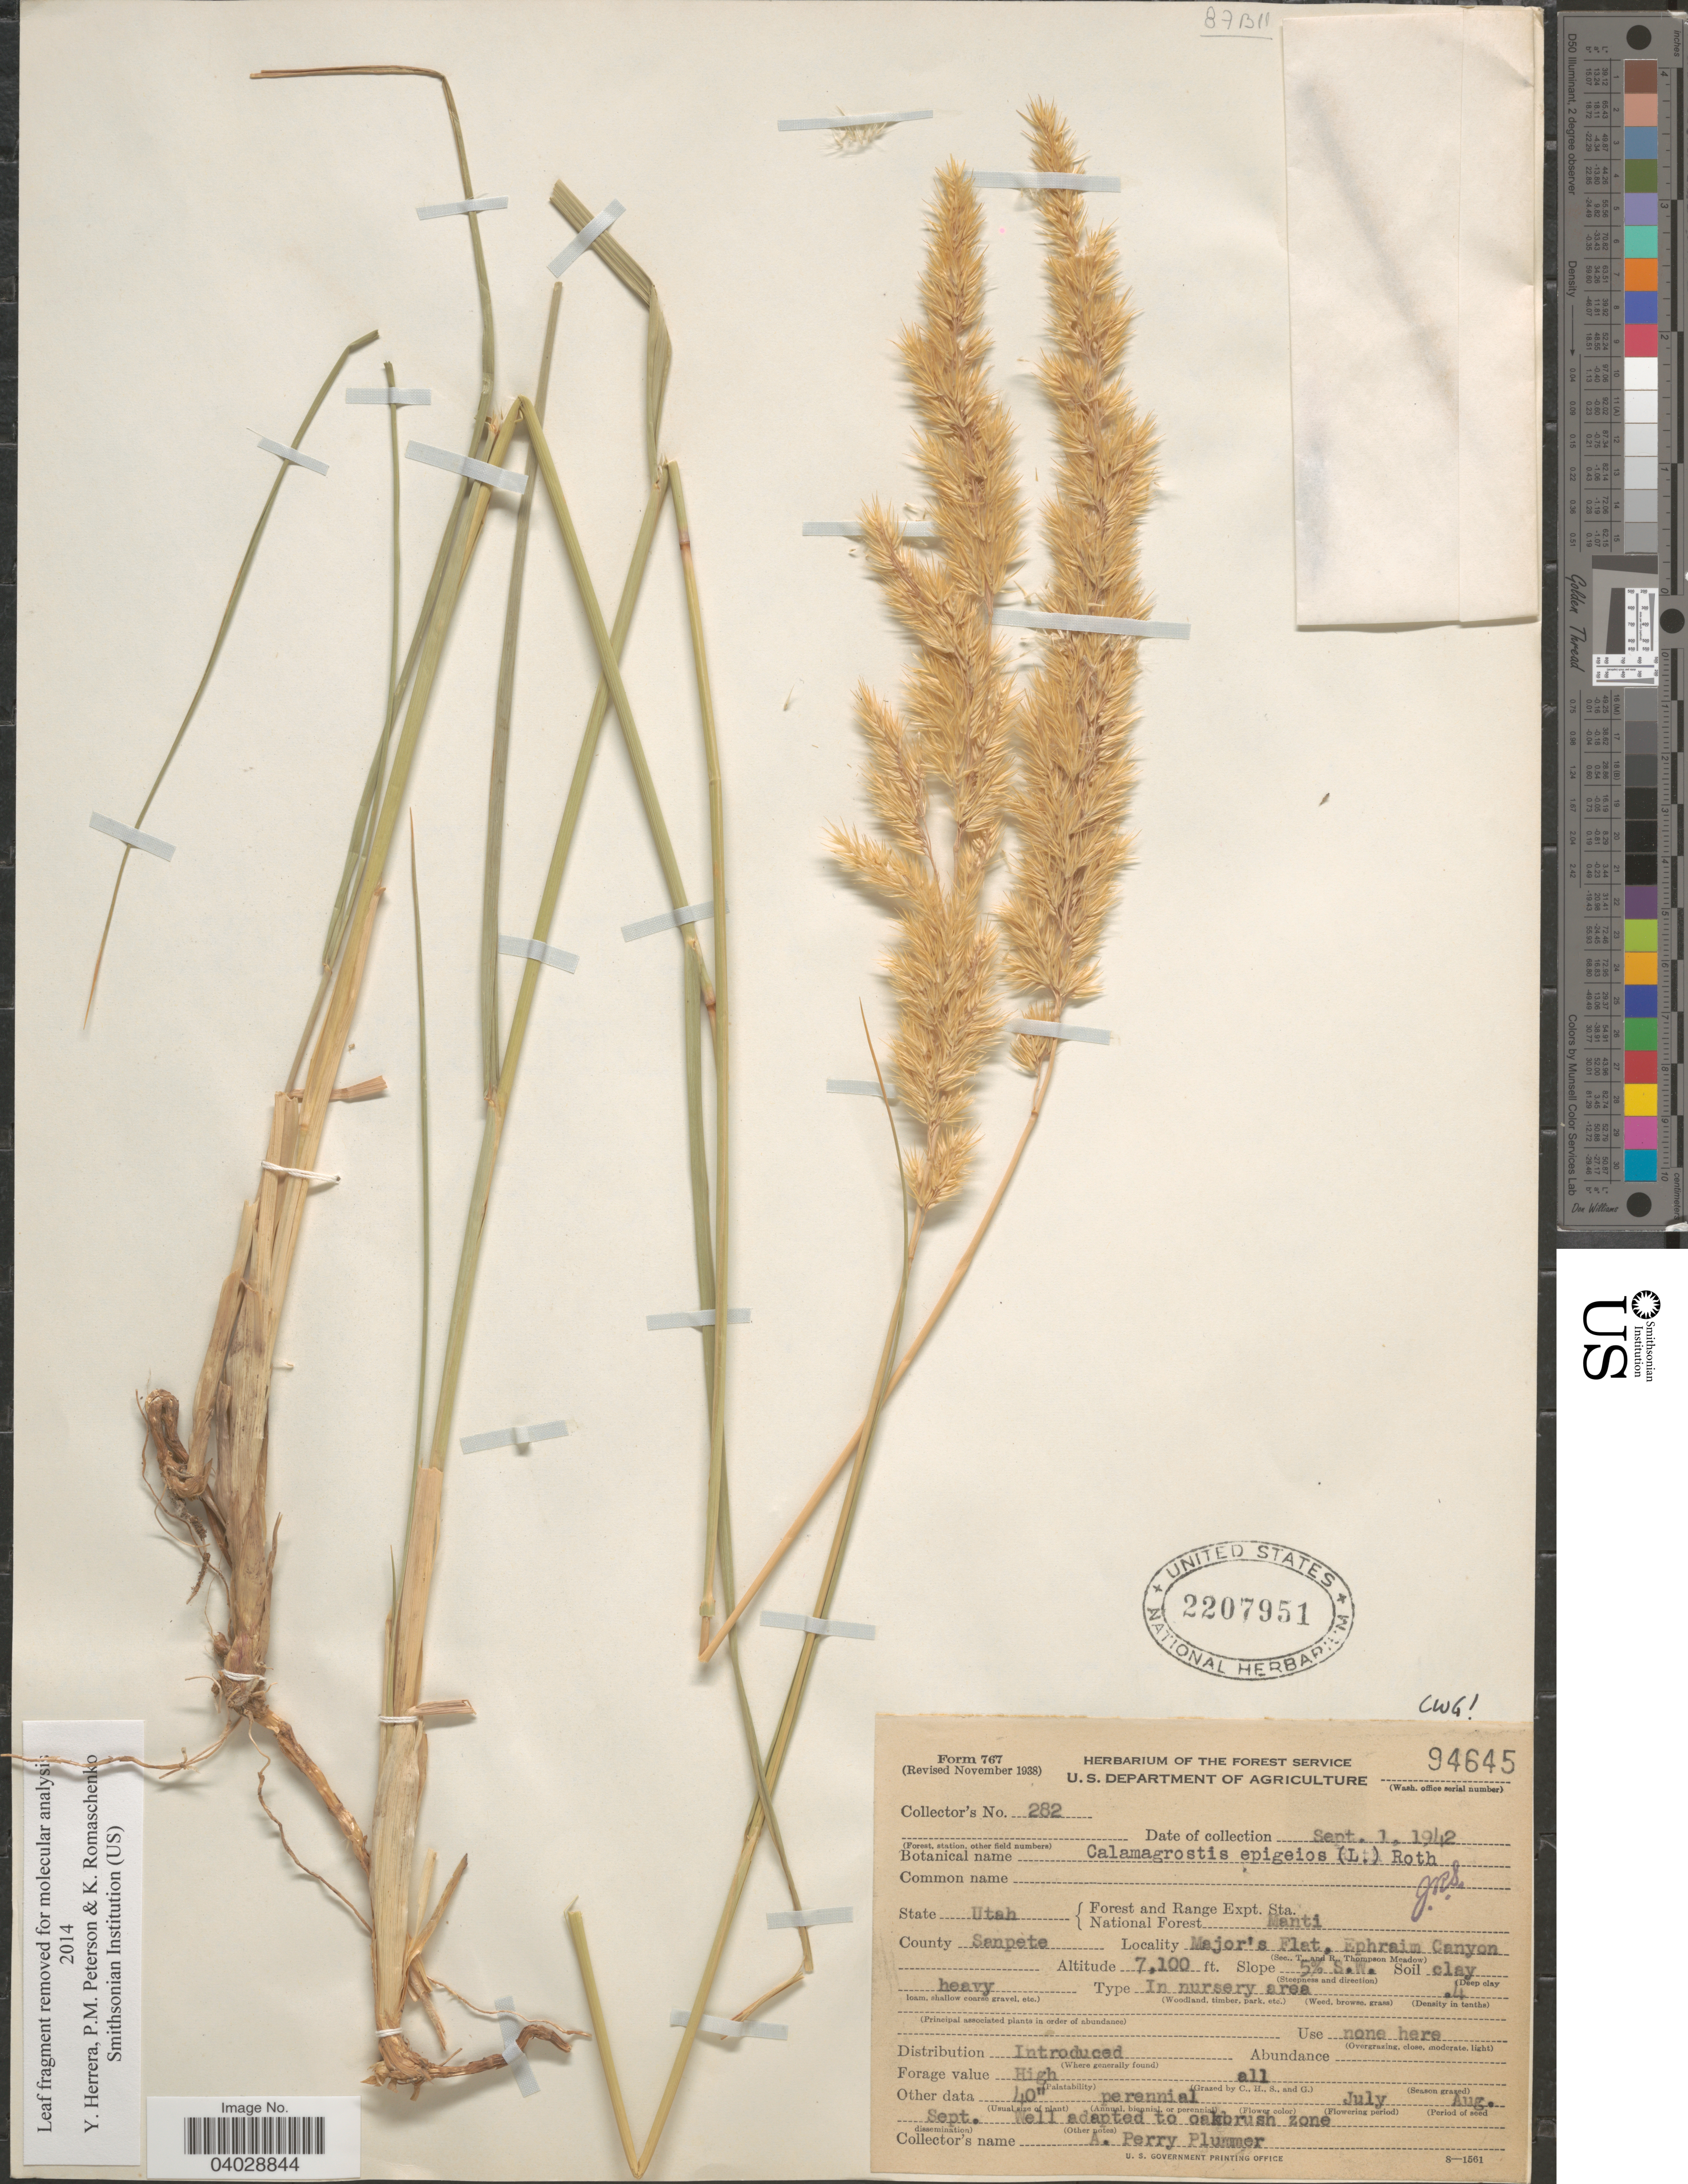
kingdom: Plantae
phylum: Tracheophyta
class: Liliopsida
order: Poales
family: Poaceae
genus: Calamagrostis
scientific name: Calamagrostis epigeios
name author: (L.) Roth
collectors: A. Plummer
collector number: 282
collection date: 1942-09-01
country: United States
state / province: Utah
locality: Forest and Range Expt. Sta. National Forest Manti. County Sanpete. Major's Flat, Ephraim Canyon.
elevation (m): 2164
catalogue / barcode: US 2207951